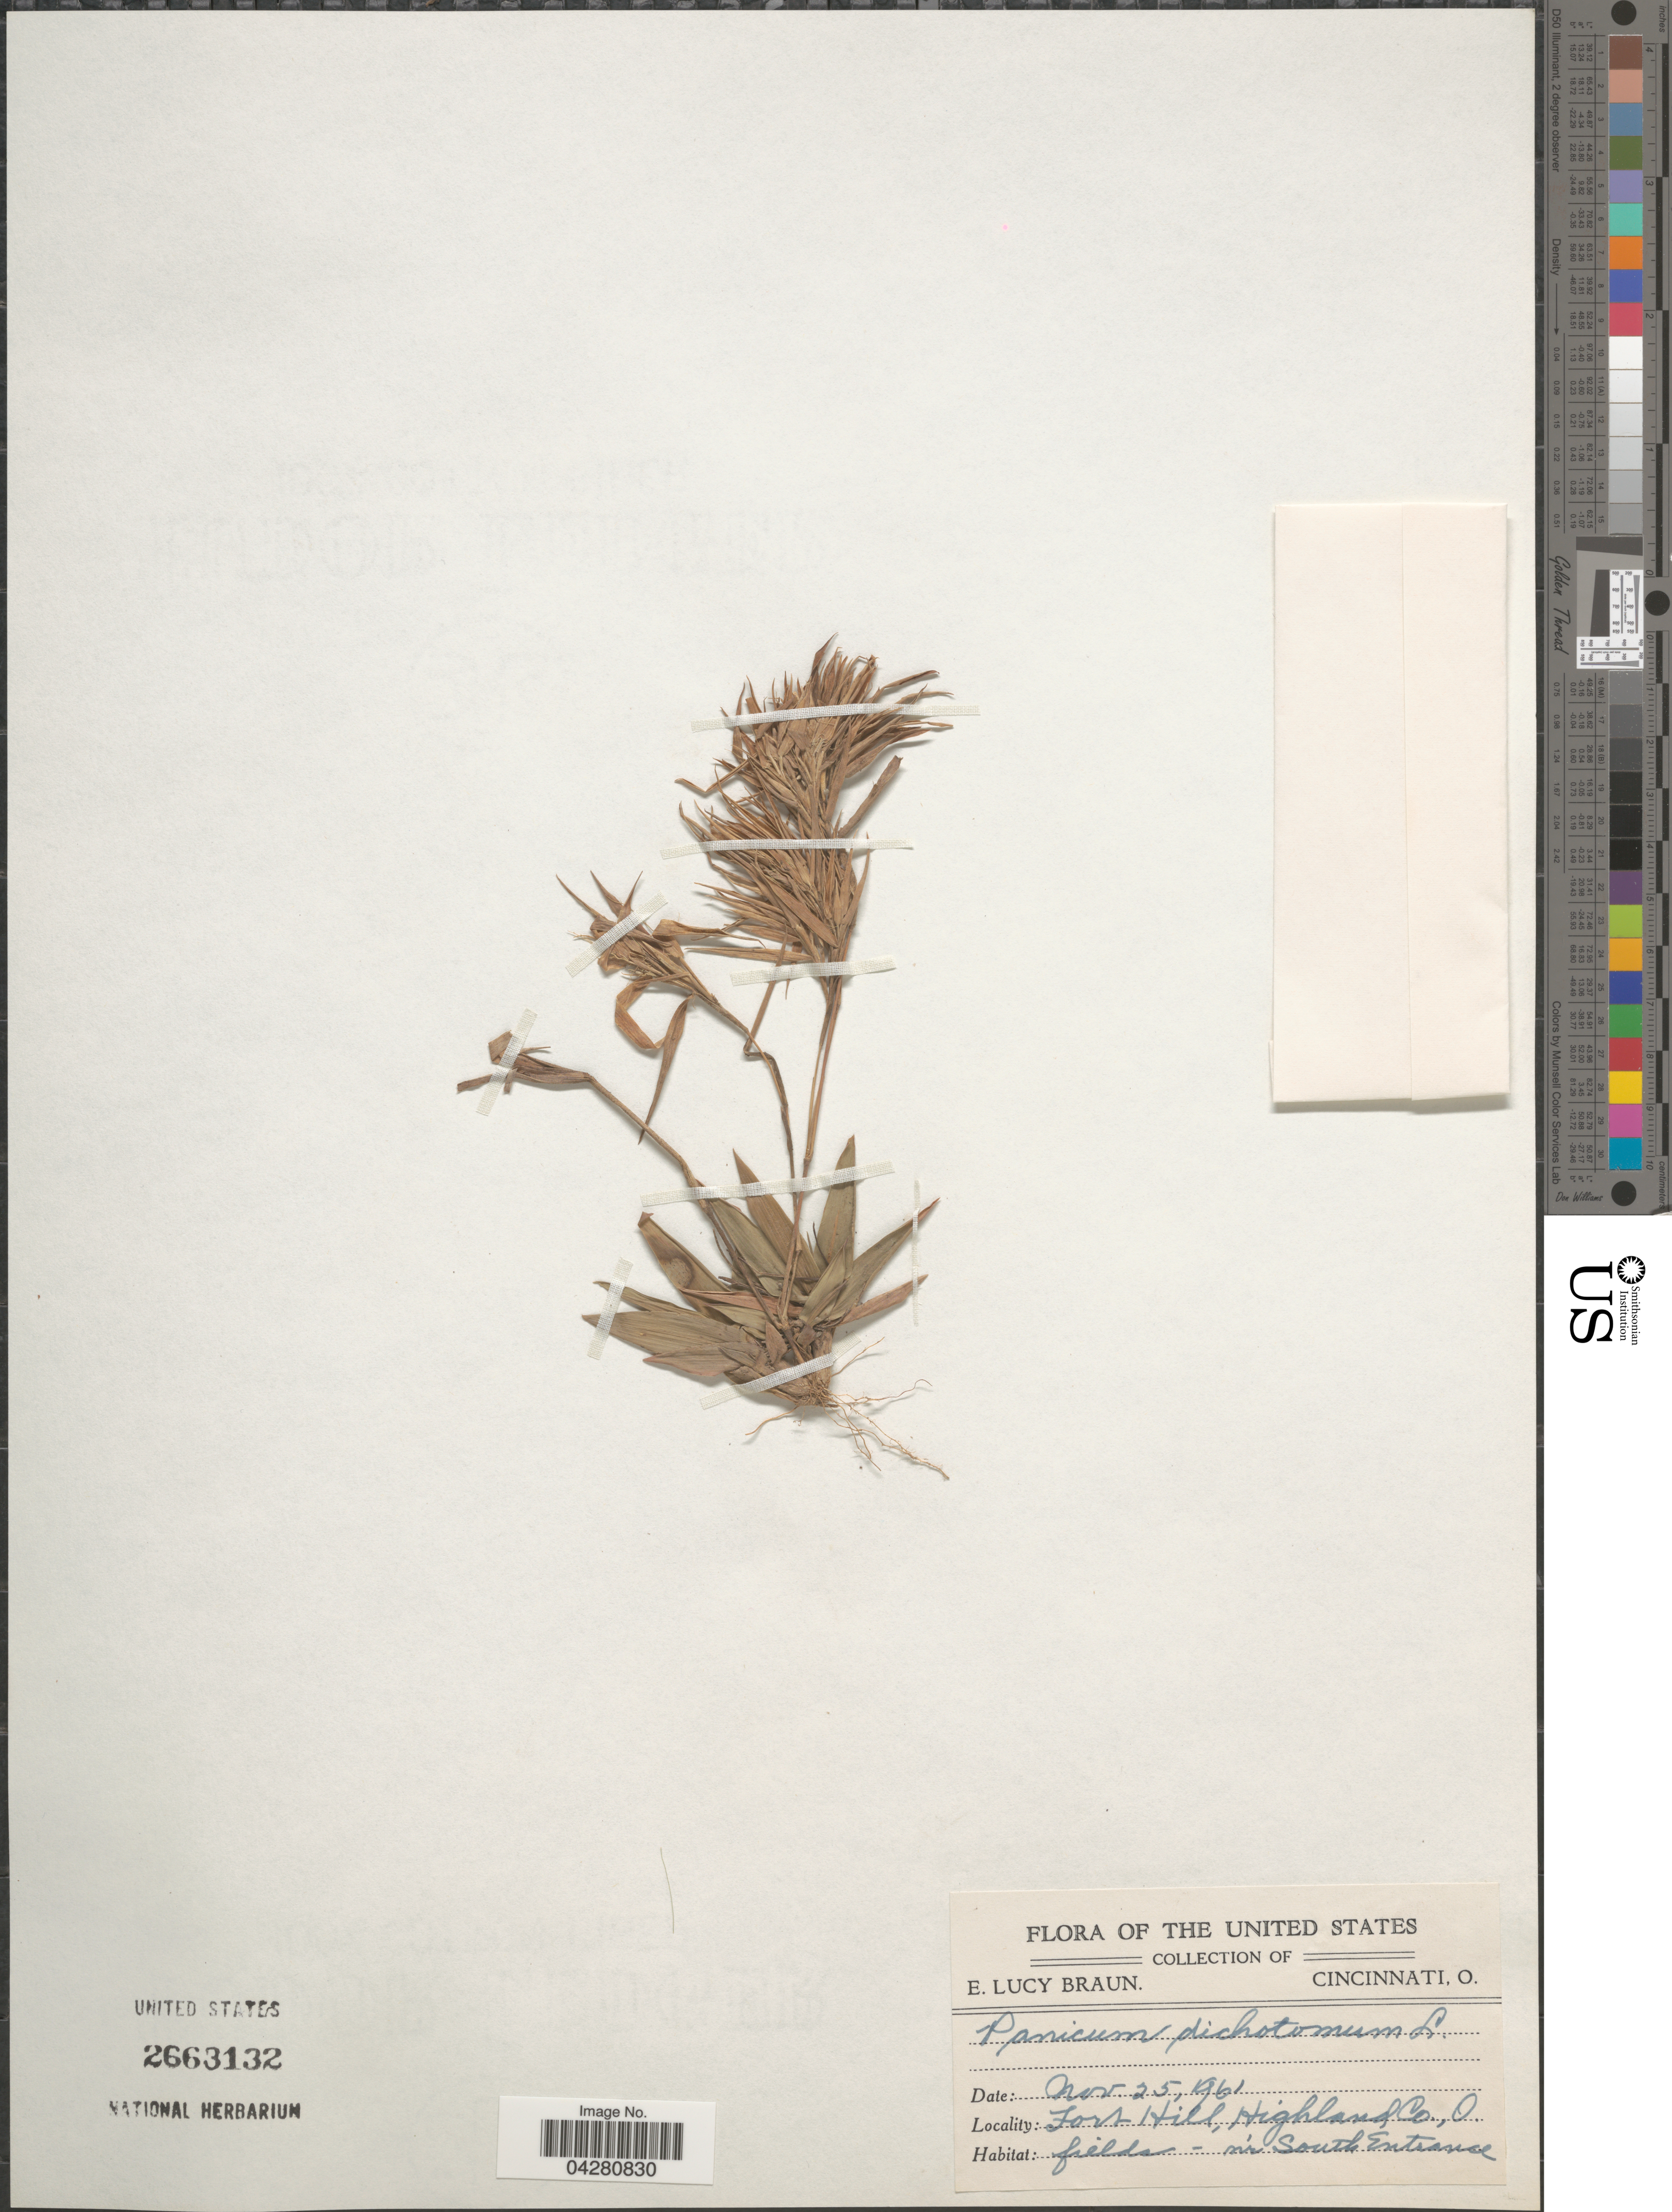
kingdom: Plantae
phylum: Tracheophyta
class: Liliopsida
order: Poales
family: Poaceae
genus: Dichanthelium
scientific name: Dichanthelium dichotomum var. dichotomum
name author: (L.) Gould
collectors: E. L. Braun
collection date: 1961-11-25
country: United States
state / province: Ohio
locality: Fort Hill, Highland Co. Fields-nr South Entrance.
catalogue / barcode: US 2663132